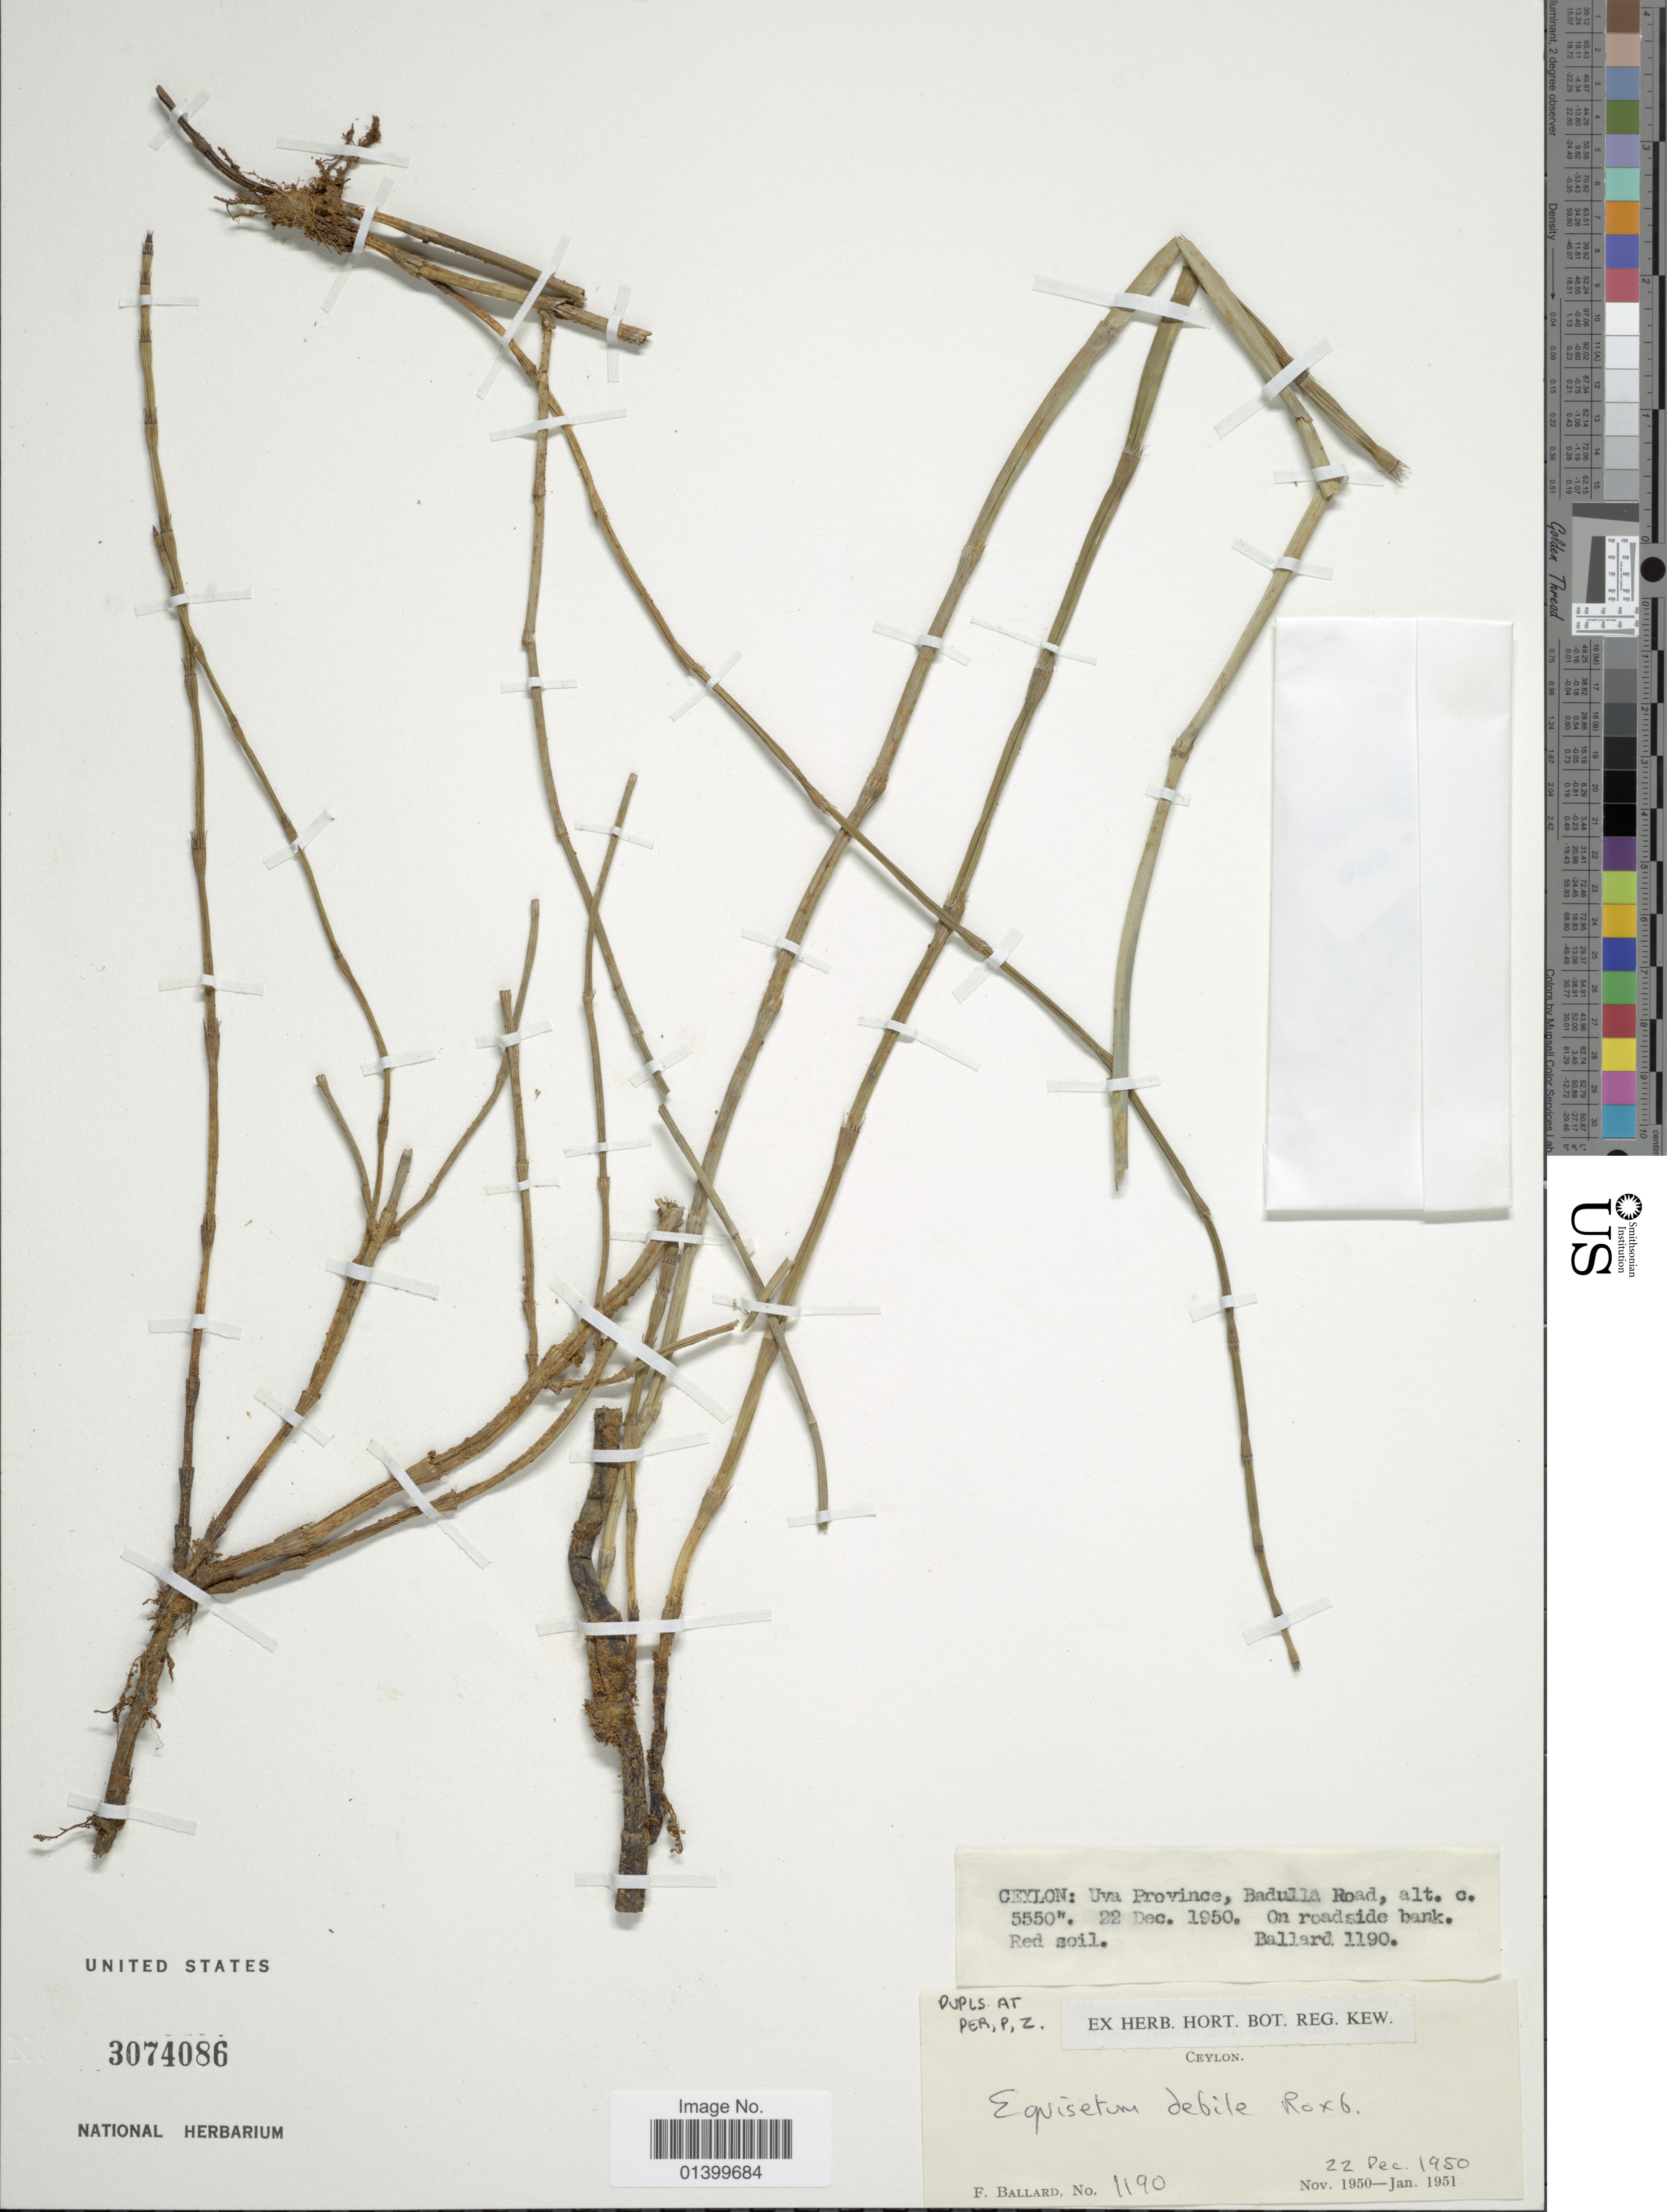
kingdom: Plantae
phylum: Tracheophyta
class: Polypodiopsida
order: Equisetales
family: Equisetaceae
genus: Equisetum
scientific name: Equisetum ramosissimum subsp. debile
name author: (Roxb. ex Vaucher) Hauke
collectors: F. Ballard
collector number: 1190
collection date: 1950-12-22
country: Sri Lanka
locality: Ceylon: Uva Province, Badulla Road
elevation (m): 1692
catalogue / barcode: US 3074086